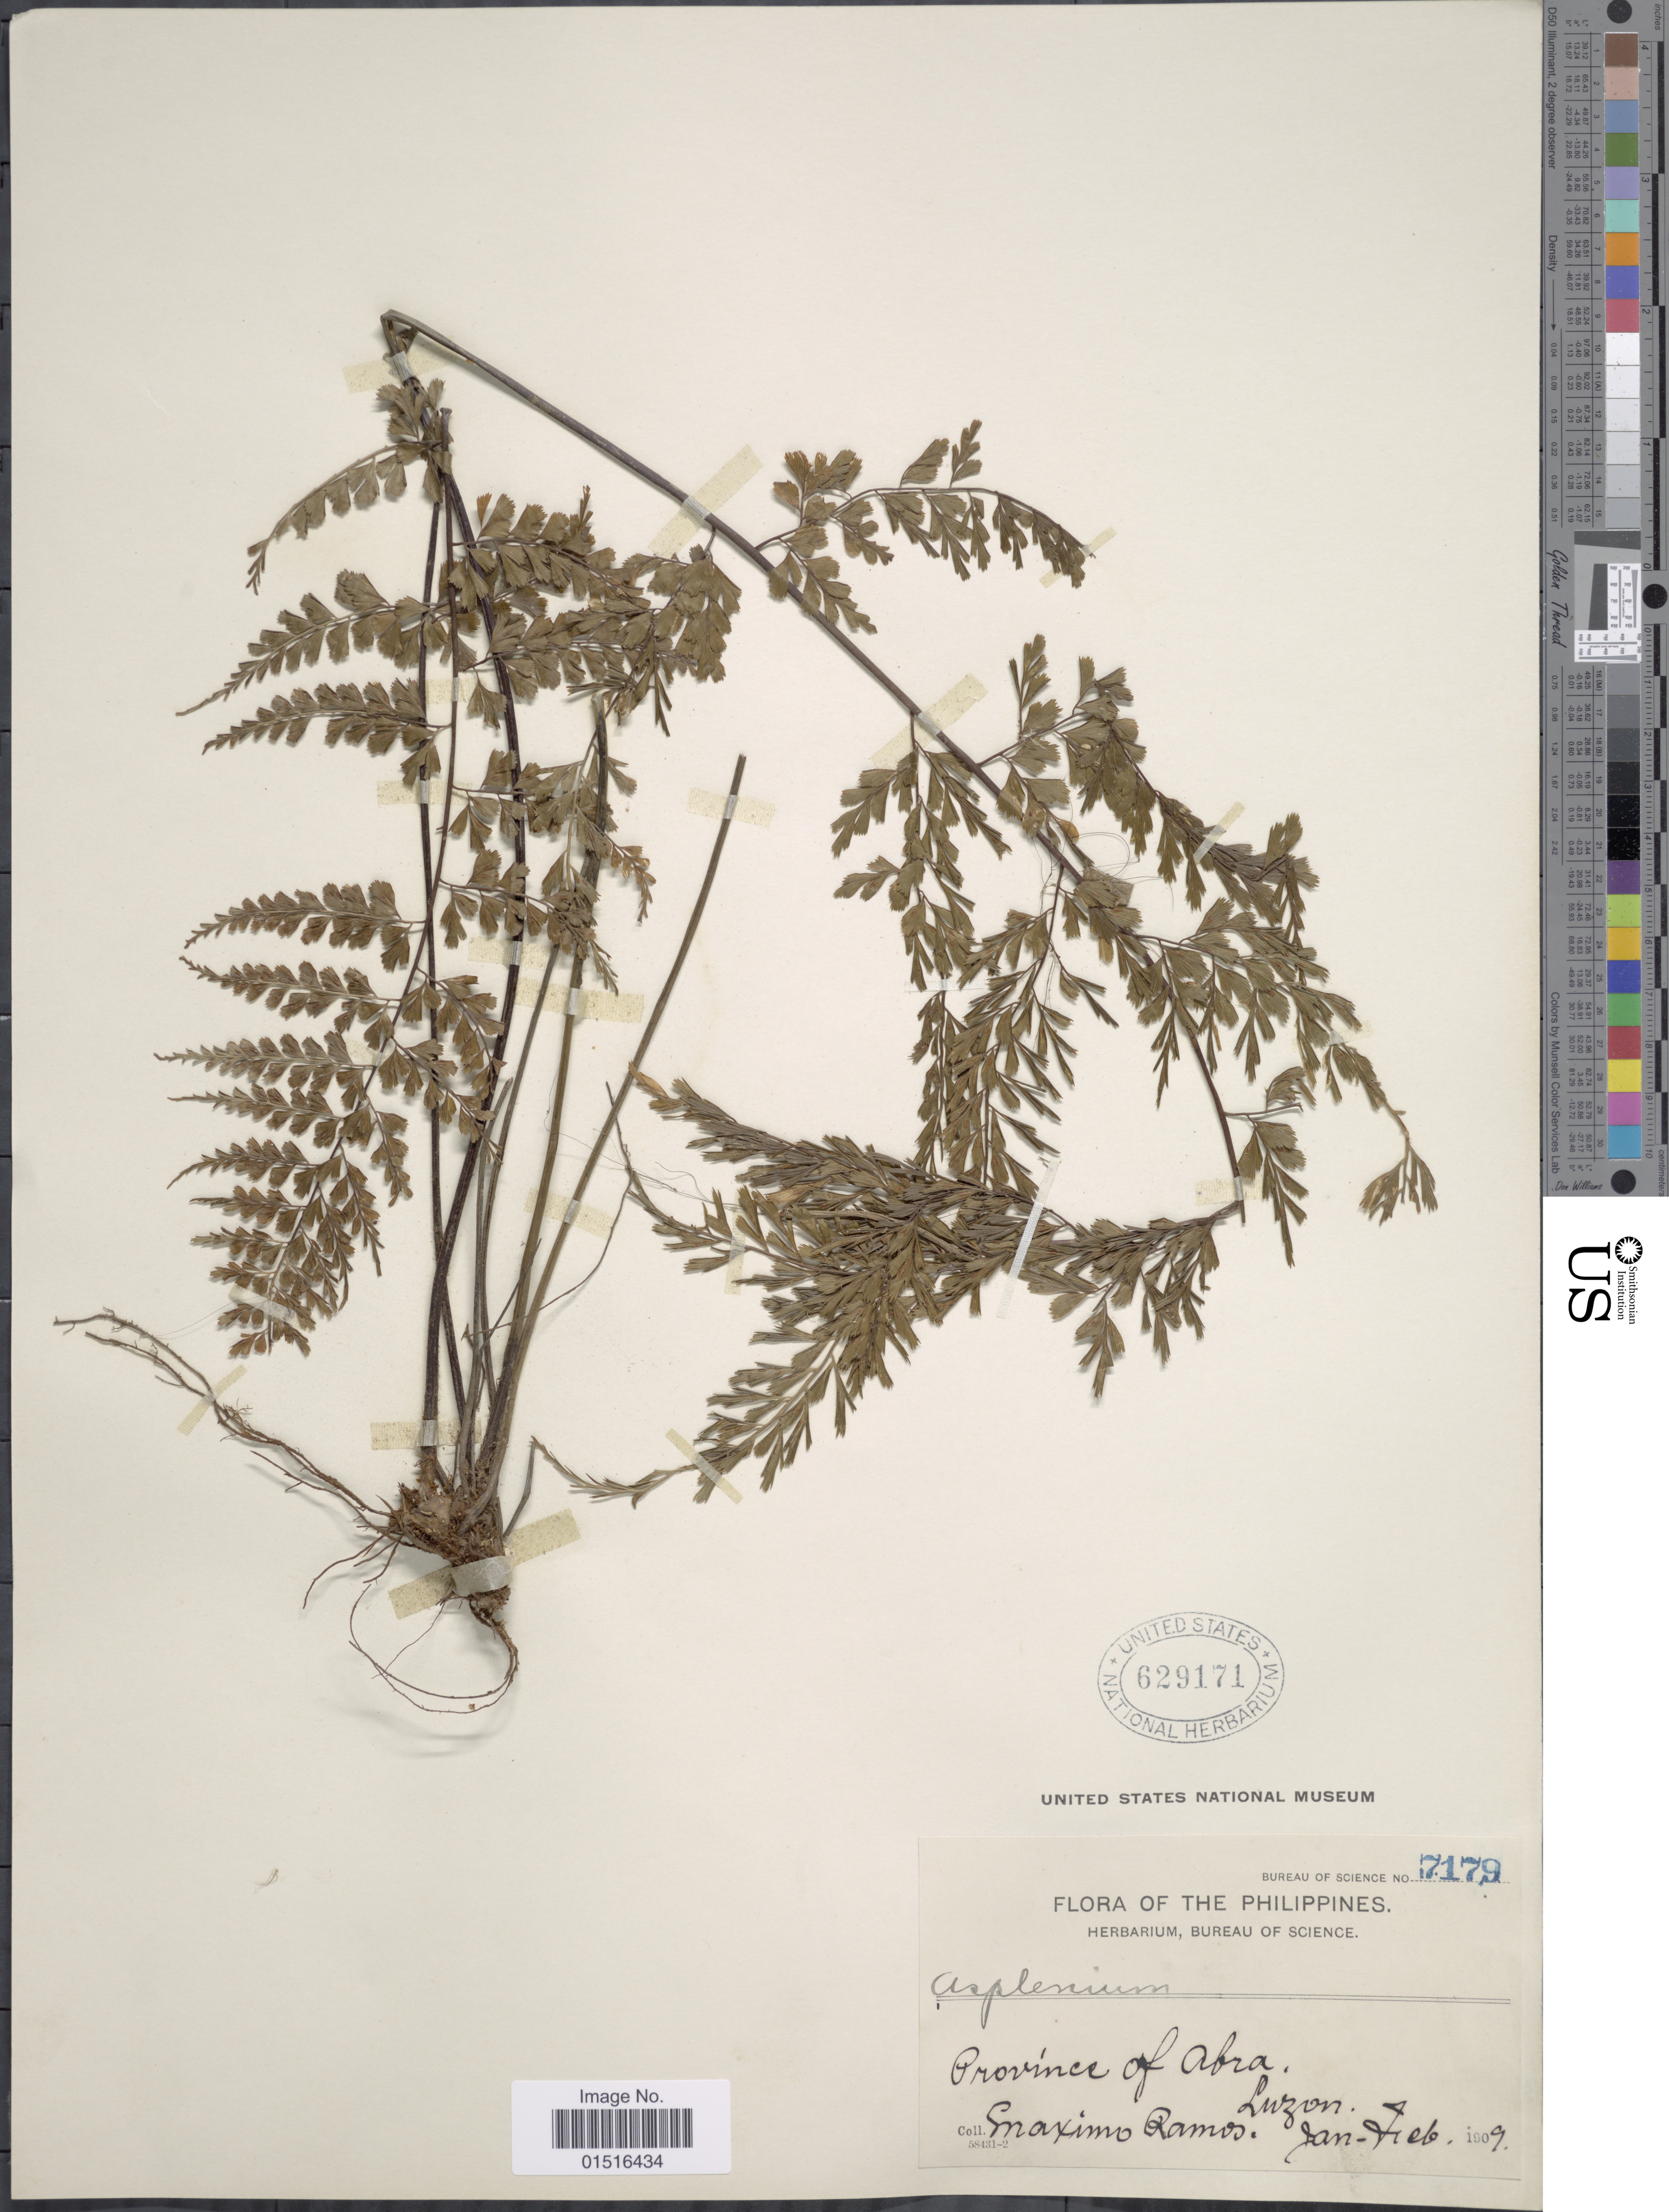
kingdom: Plantae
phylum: Tracheophyta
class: Polypodiopsida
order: Polypodiales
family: Aspleniaceae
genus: Asplenium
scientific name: Asplenium laserpitiifolium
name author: Lam.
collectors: M. Ramos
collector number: Bureau of Science 7179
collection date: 1909-01/1909-02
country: Philippines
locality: Province of Abra, Luzon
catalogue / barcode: US 629171